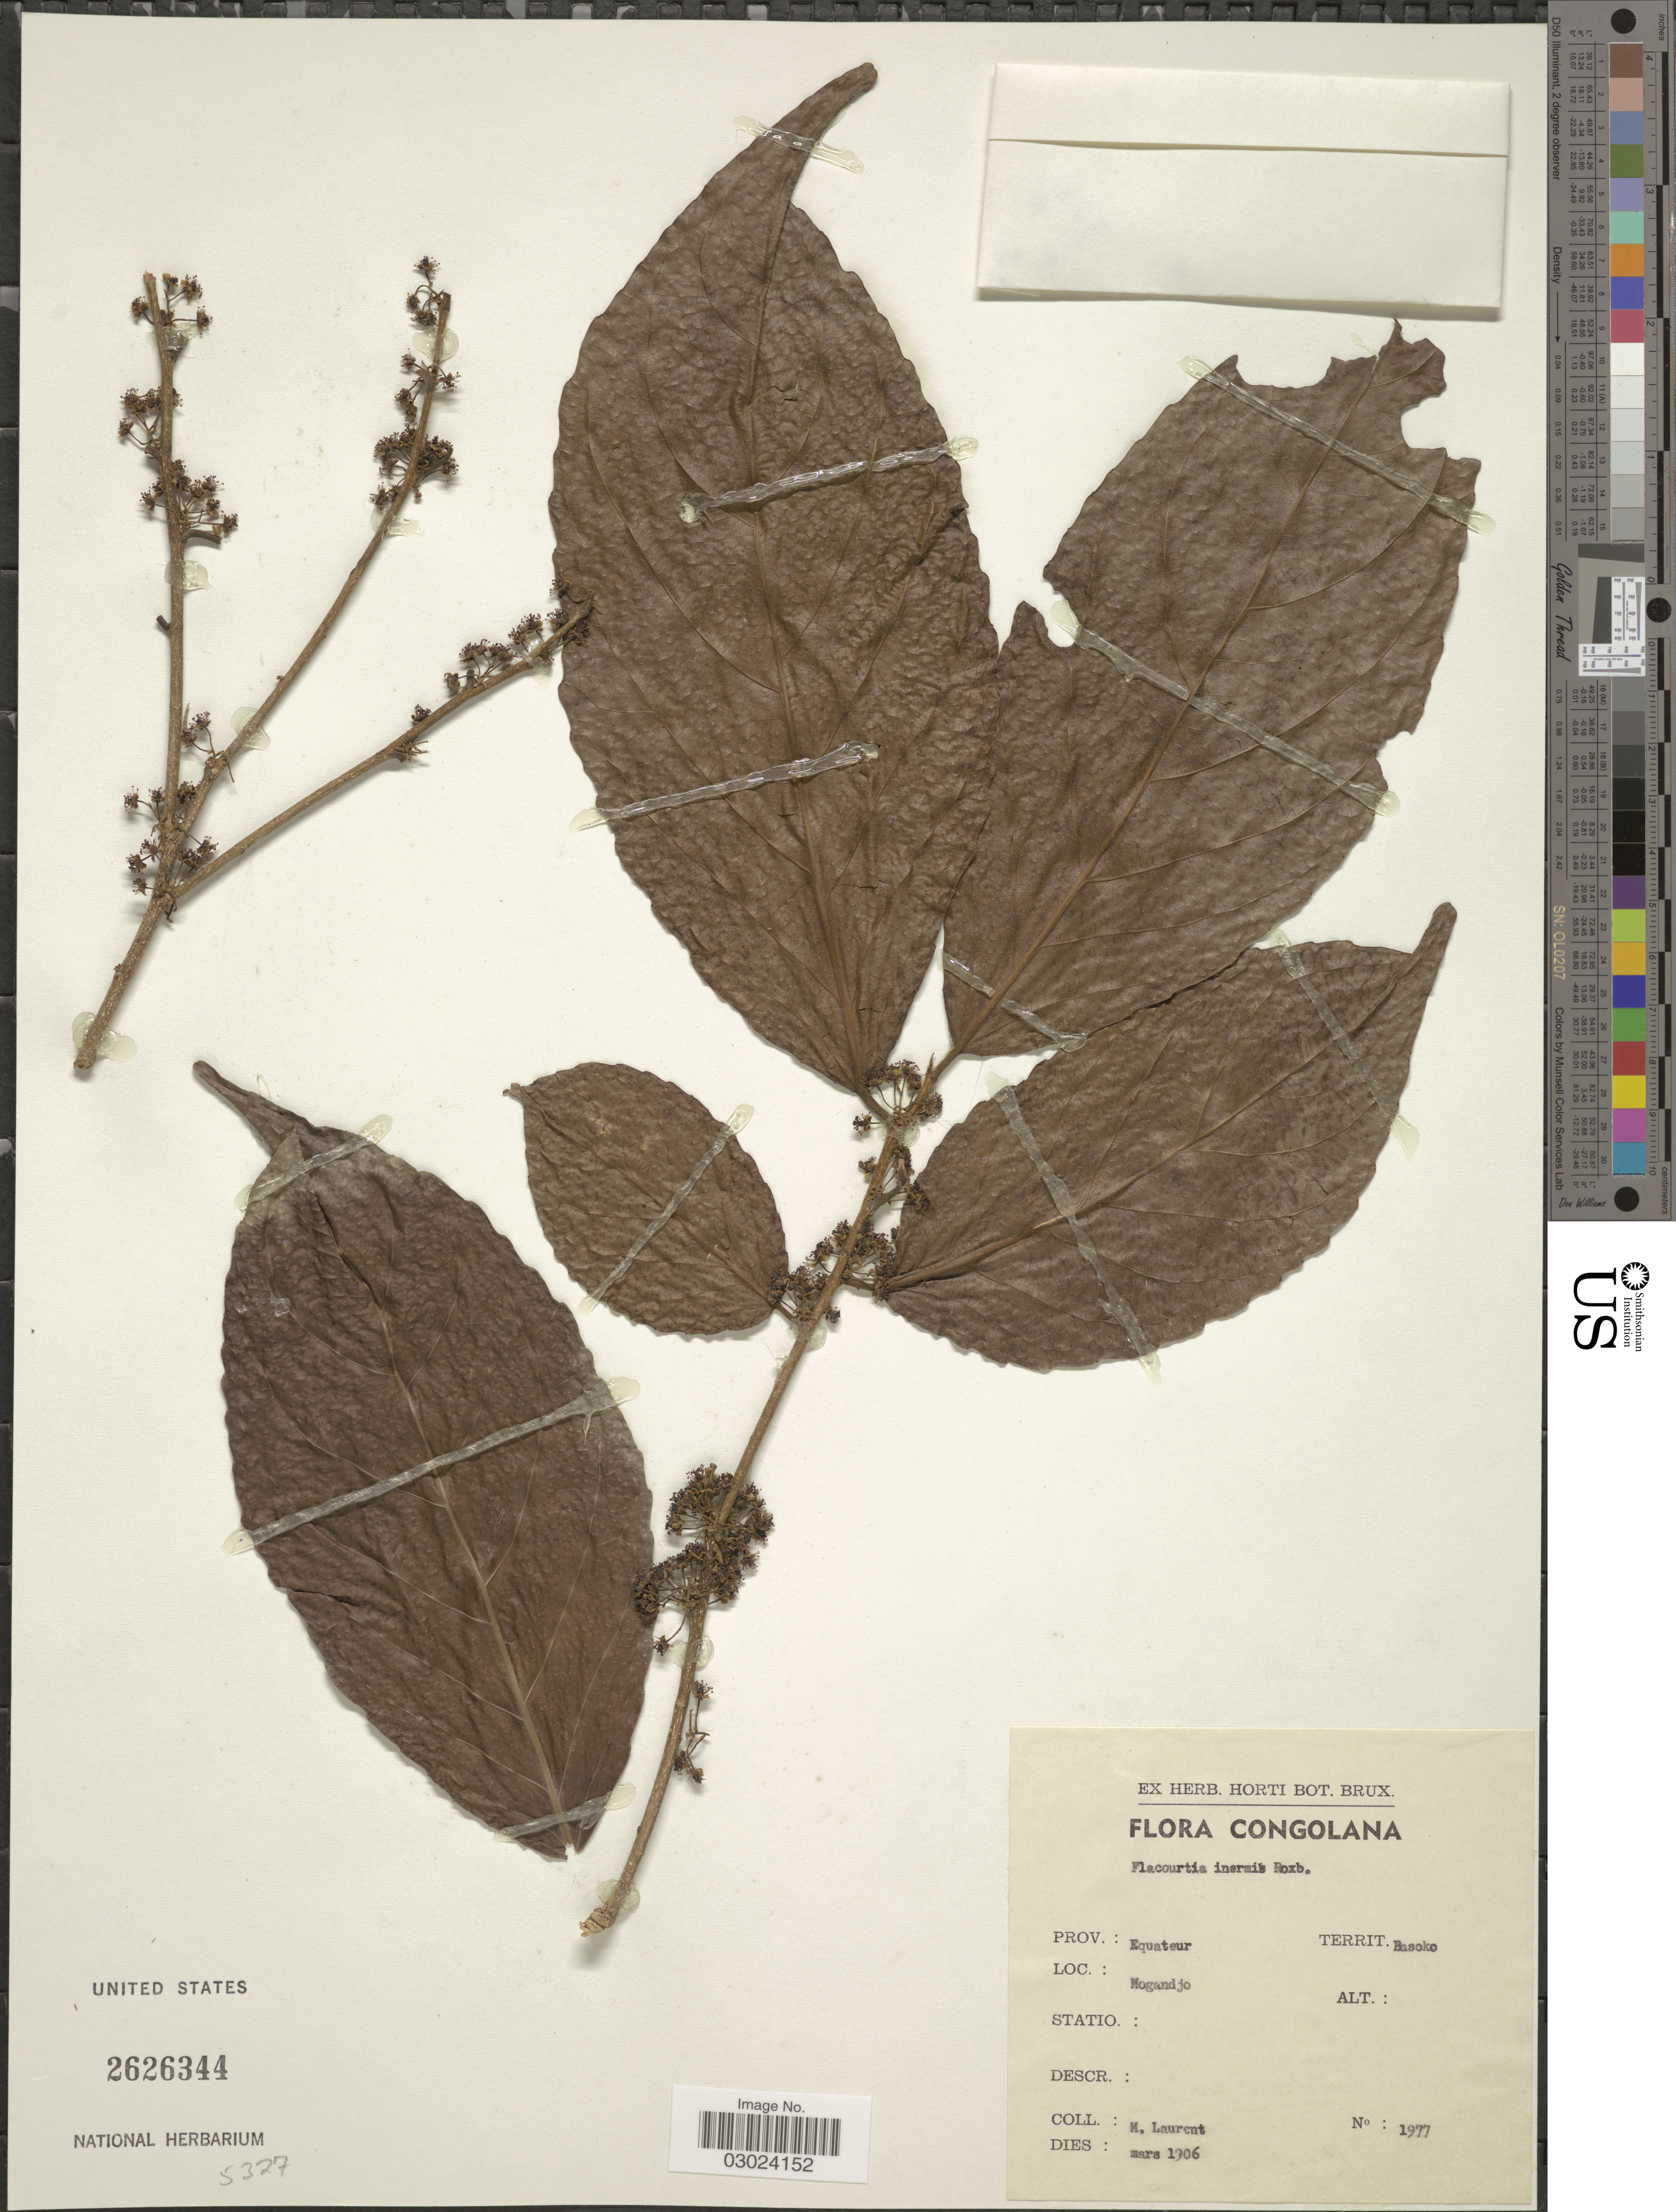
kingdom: Plantae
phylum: Tracheophyta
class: Magnoliopsida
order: Malpighiales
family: Salicaceae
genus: Flacourtia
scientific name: Flacourtia inermis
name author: Roxb.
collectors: M. Laurent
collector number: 1977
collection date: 1906-03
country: Congo, Democratic Republic of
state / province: Equateur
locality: Congolana. Prov.: Equateur. Territ. Basoko. Mogandjo.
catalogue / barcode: US 2626344